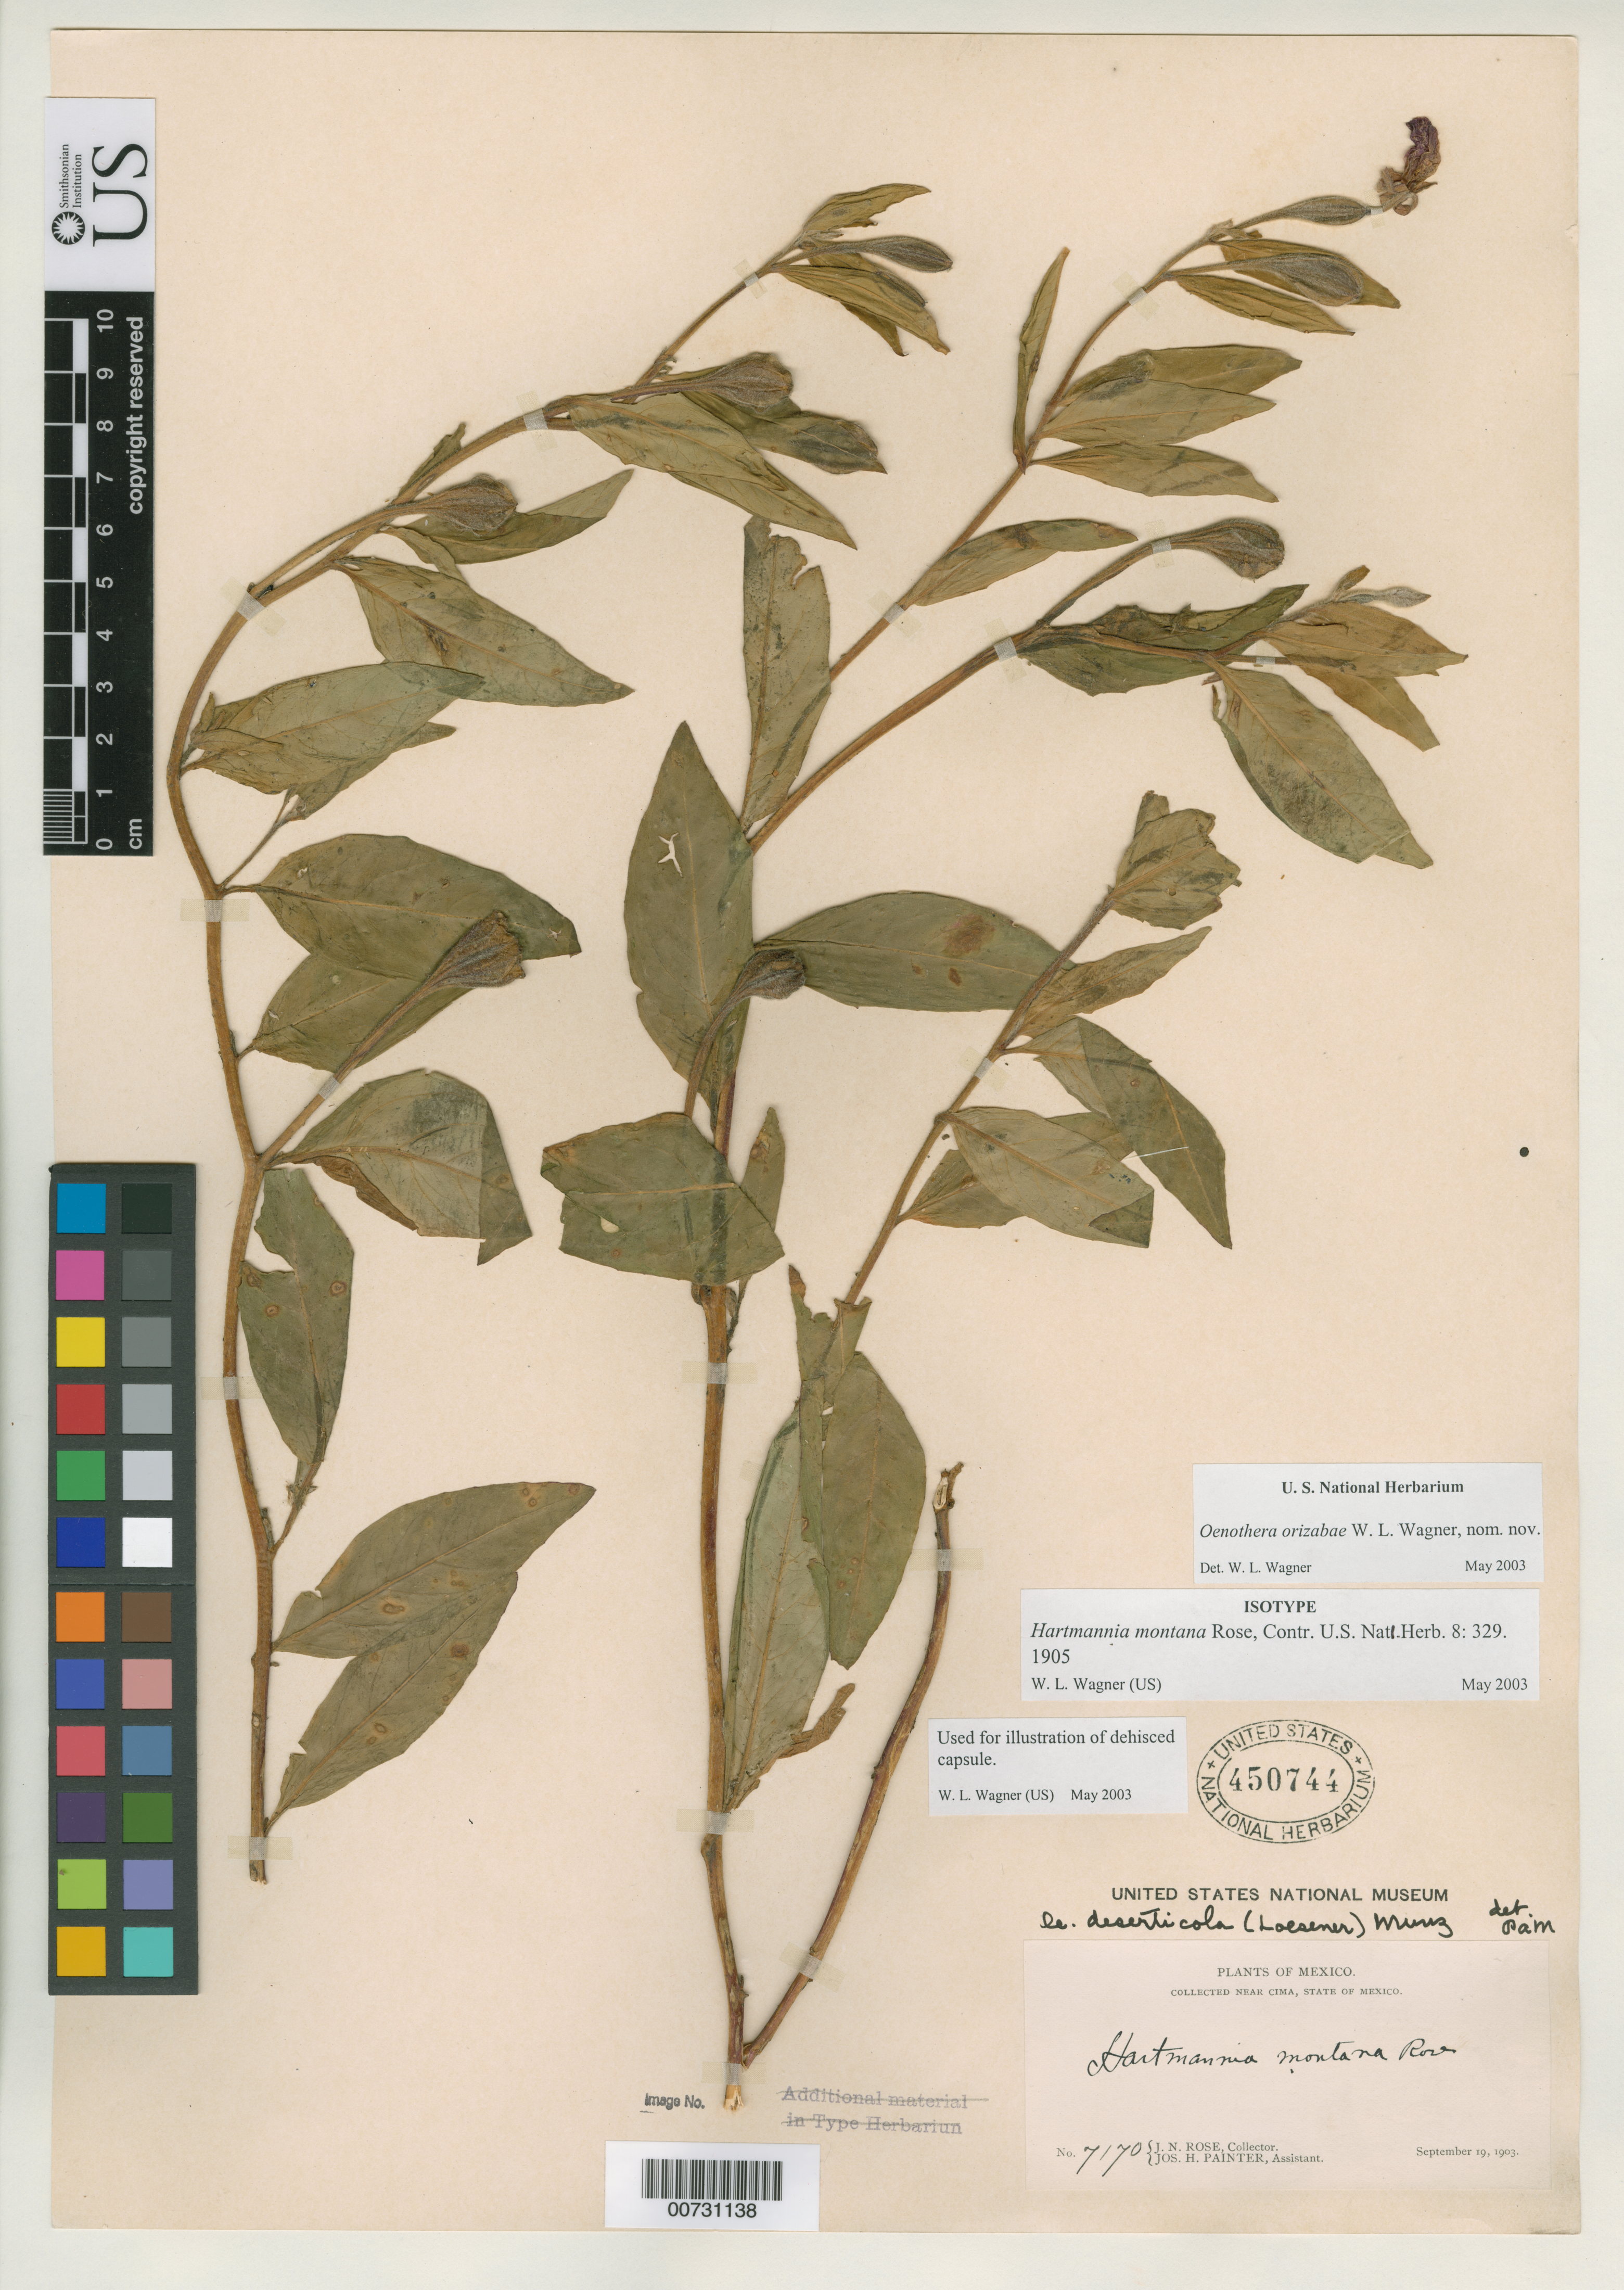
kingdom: Plantae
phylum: Tracheophyta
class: Magnoliopsida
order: Myrtales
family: Onagraceae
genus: Hartmannia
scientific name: Hartmannia montana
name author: Rose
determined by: Wagner, W. L., (BOT), Smithsonian Institution - National Museum of Natural History (UNITED STATES)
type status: Isotype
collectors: J. N. Rose & J. H. Painter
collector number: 7170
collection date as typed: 19 Sep 1903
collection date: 1903-09-19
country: Mexico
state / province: México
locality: Near Cima, State of Mexico.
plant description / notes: Cited 2004 by W.L. Wagner, Novon 14: 128; Also an isotype of Oenothera orizabae W.L. Wagner.; Nom. nov. for Hartmannia montana J.N. Rose (non Oenothera montana Nuttall).; Also an isotype of Hartmannia montana J.N. Rose.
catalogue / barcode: US 450744